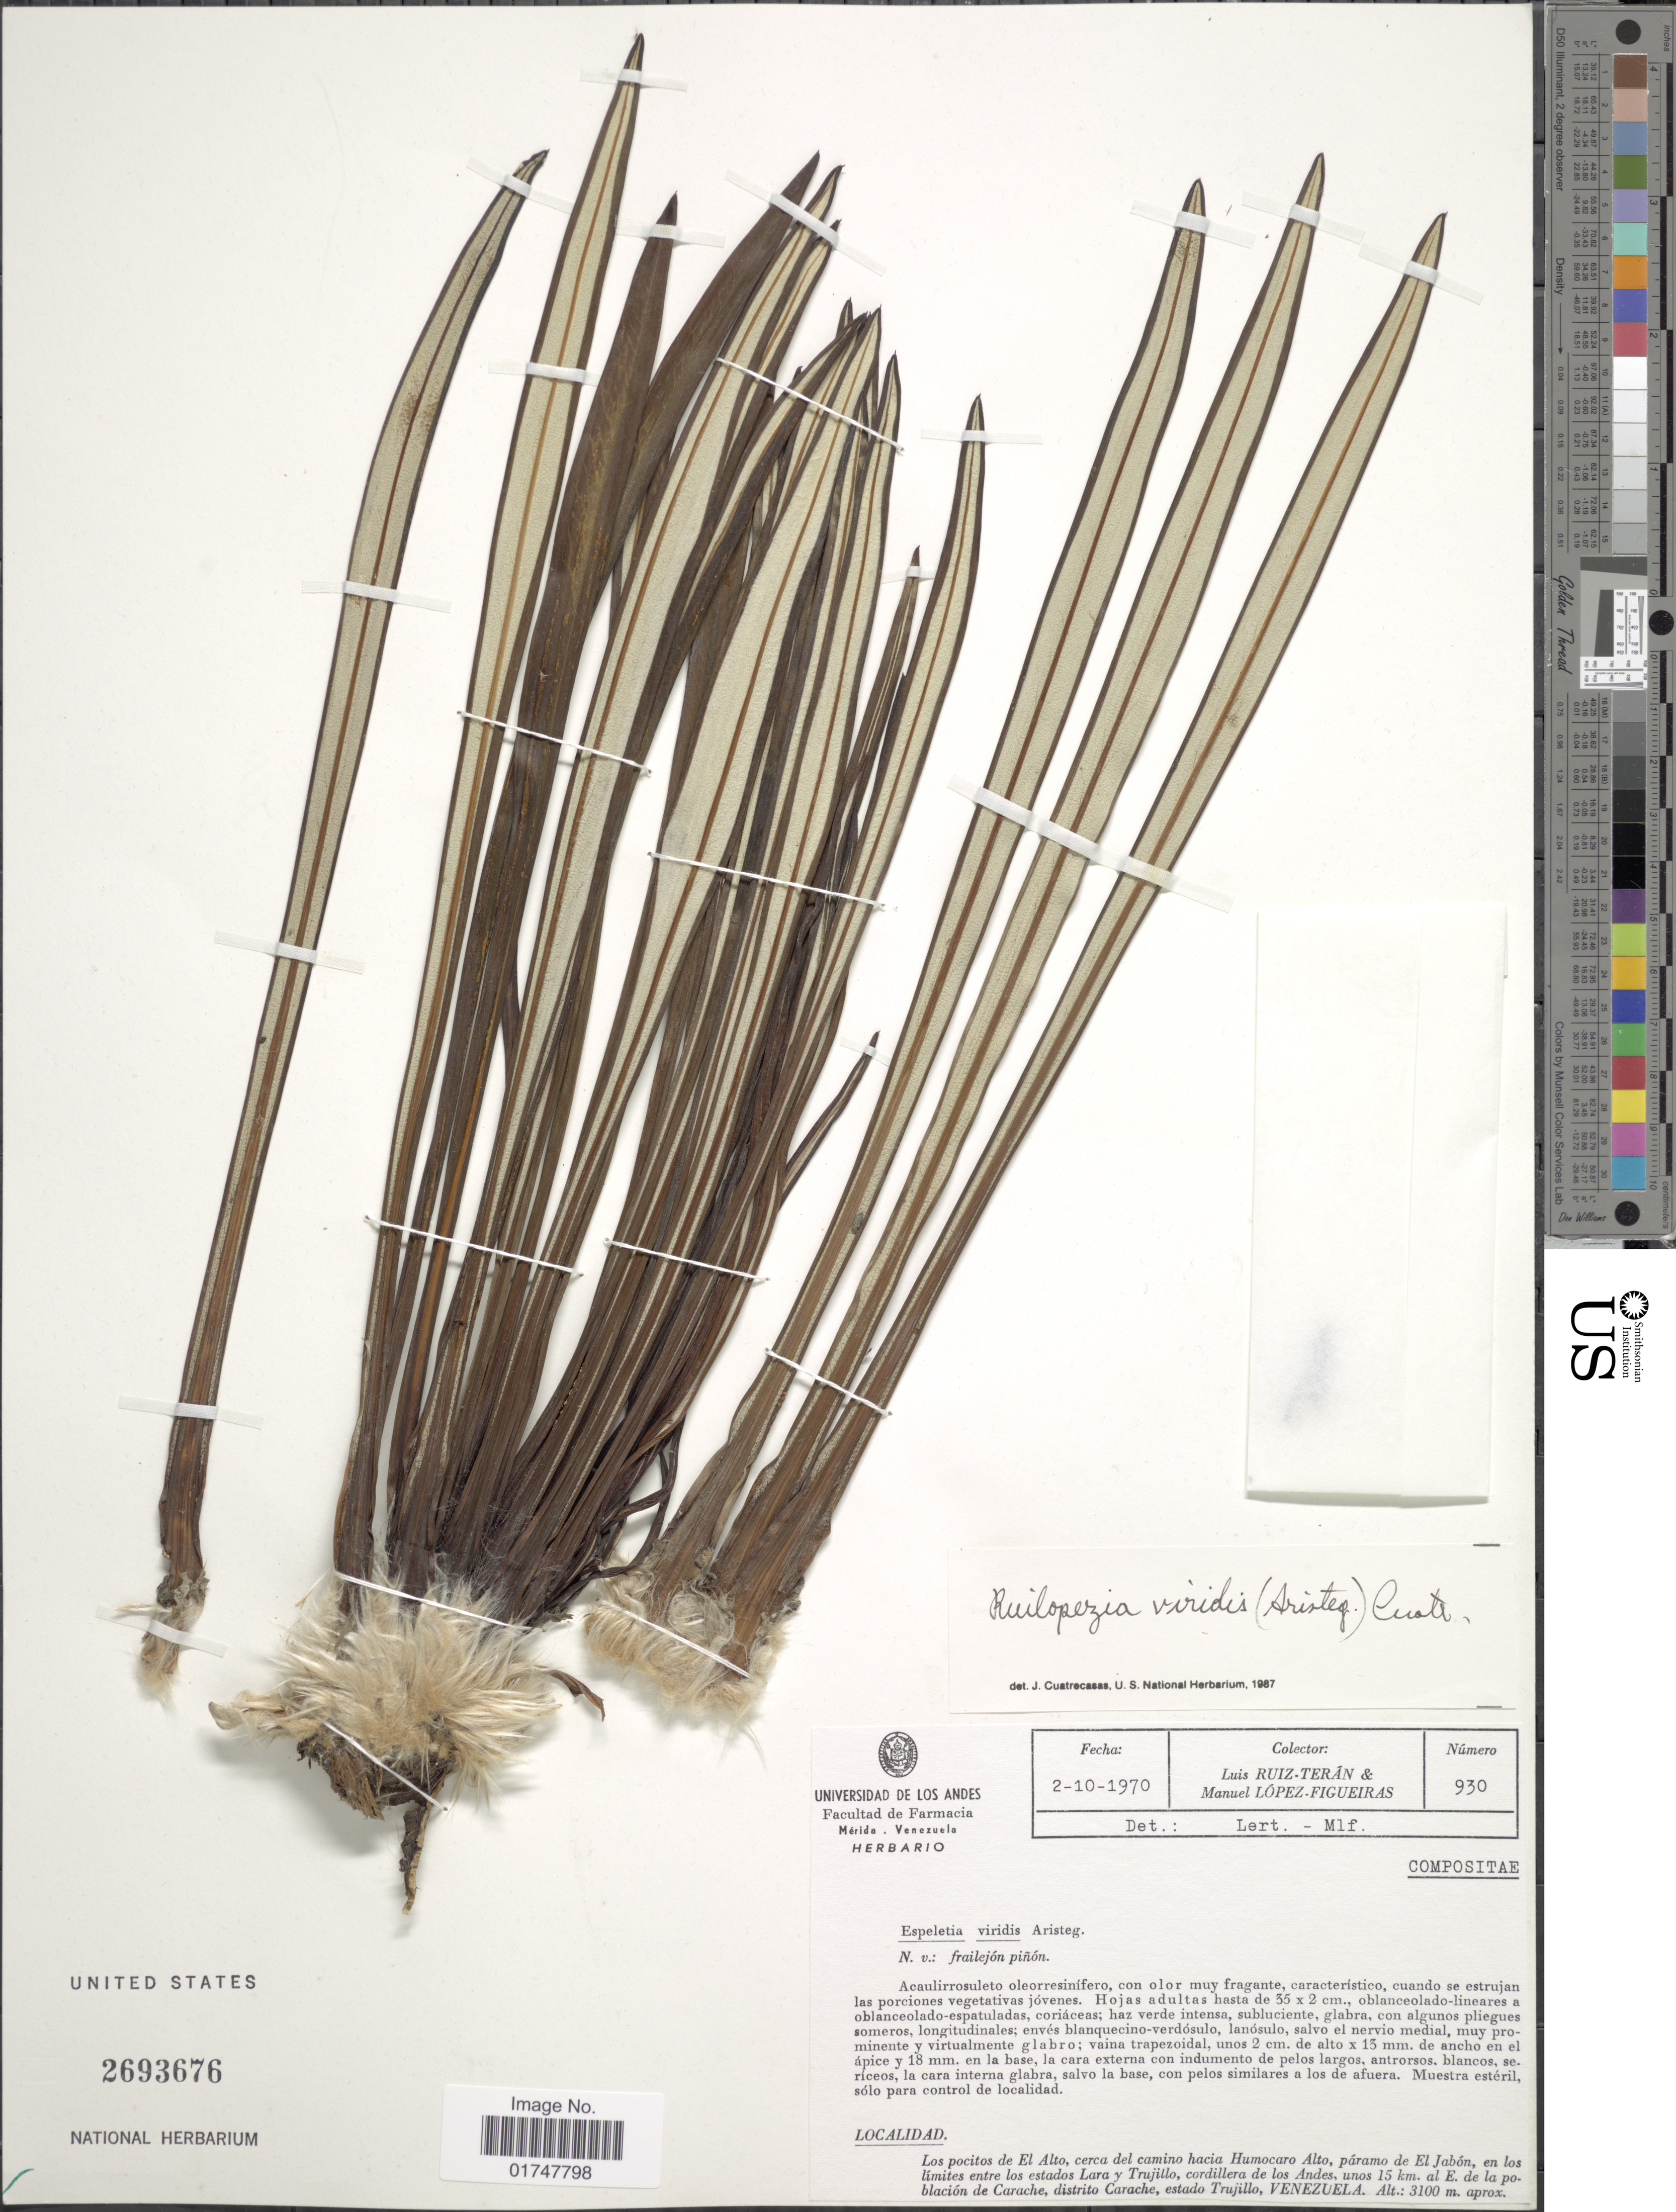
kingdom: Plantae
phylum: Tracheophyta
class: Magnoliopsida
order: Asterales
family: Asteraceae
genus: Ruilopezia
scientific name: Ruilopezia viridis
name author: (Aristeg.) Cuatrec.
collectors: L. E. Ruíz-Terán & M. López Figueiras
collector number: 930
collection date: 1970-10-02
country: Venezuela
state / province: Trujillo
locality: Los pocitos de El Alto, cerca del camino hacia Humocaro Alto, páramo de El Jabón, en los límites entre los estados Lara y Trujillo, cordillera de los Andes, unos 15 km. al E. de la población de Carache, distrito Carache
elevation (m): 3100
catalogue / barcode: US 2693676